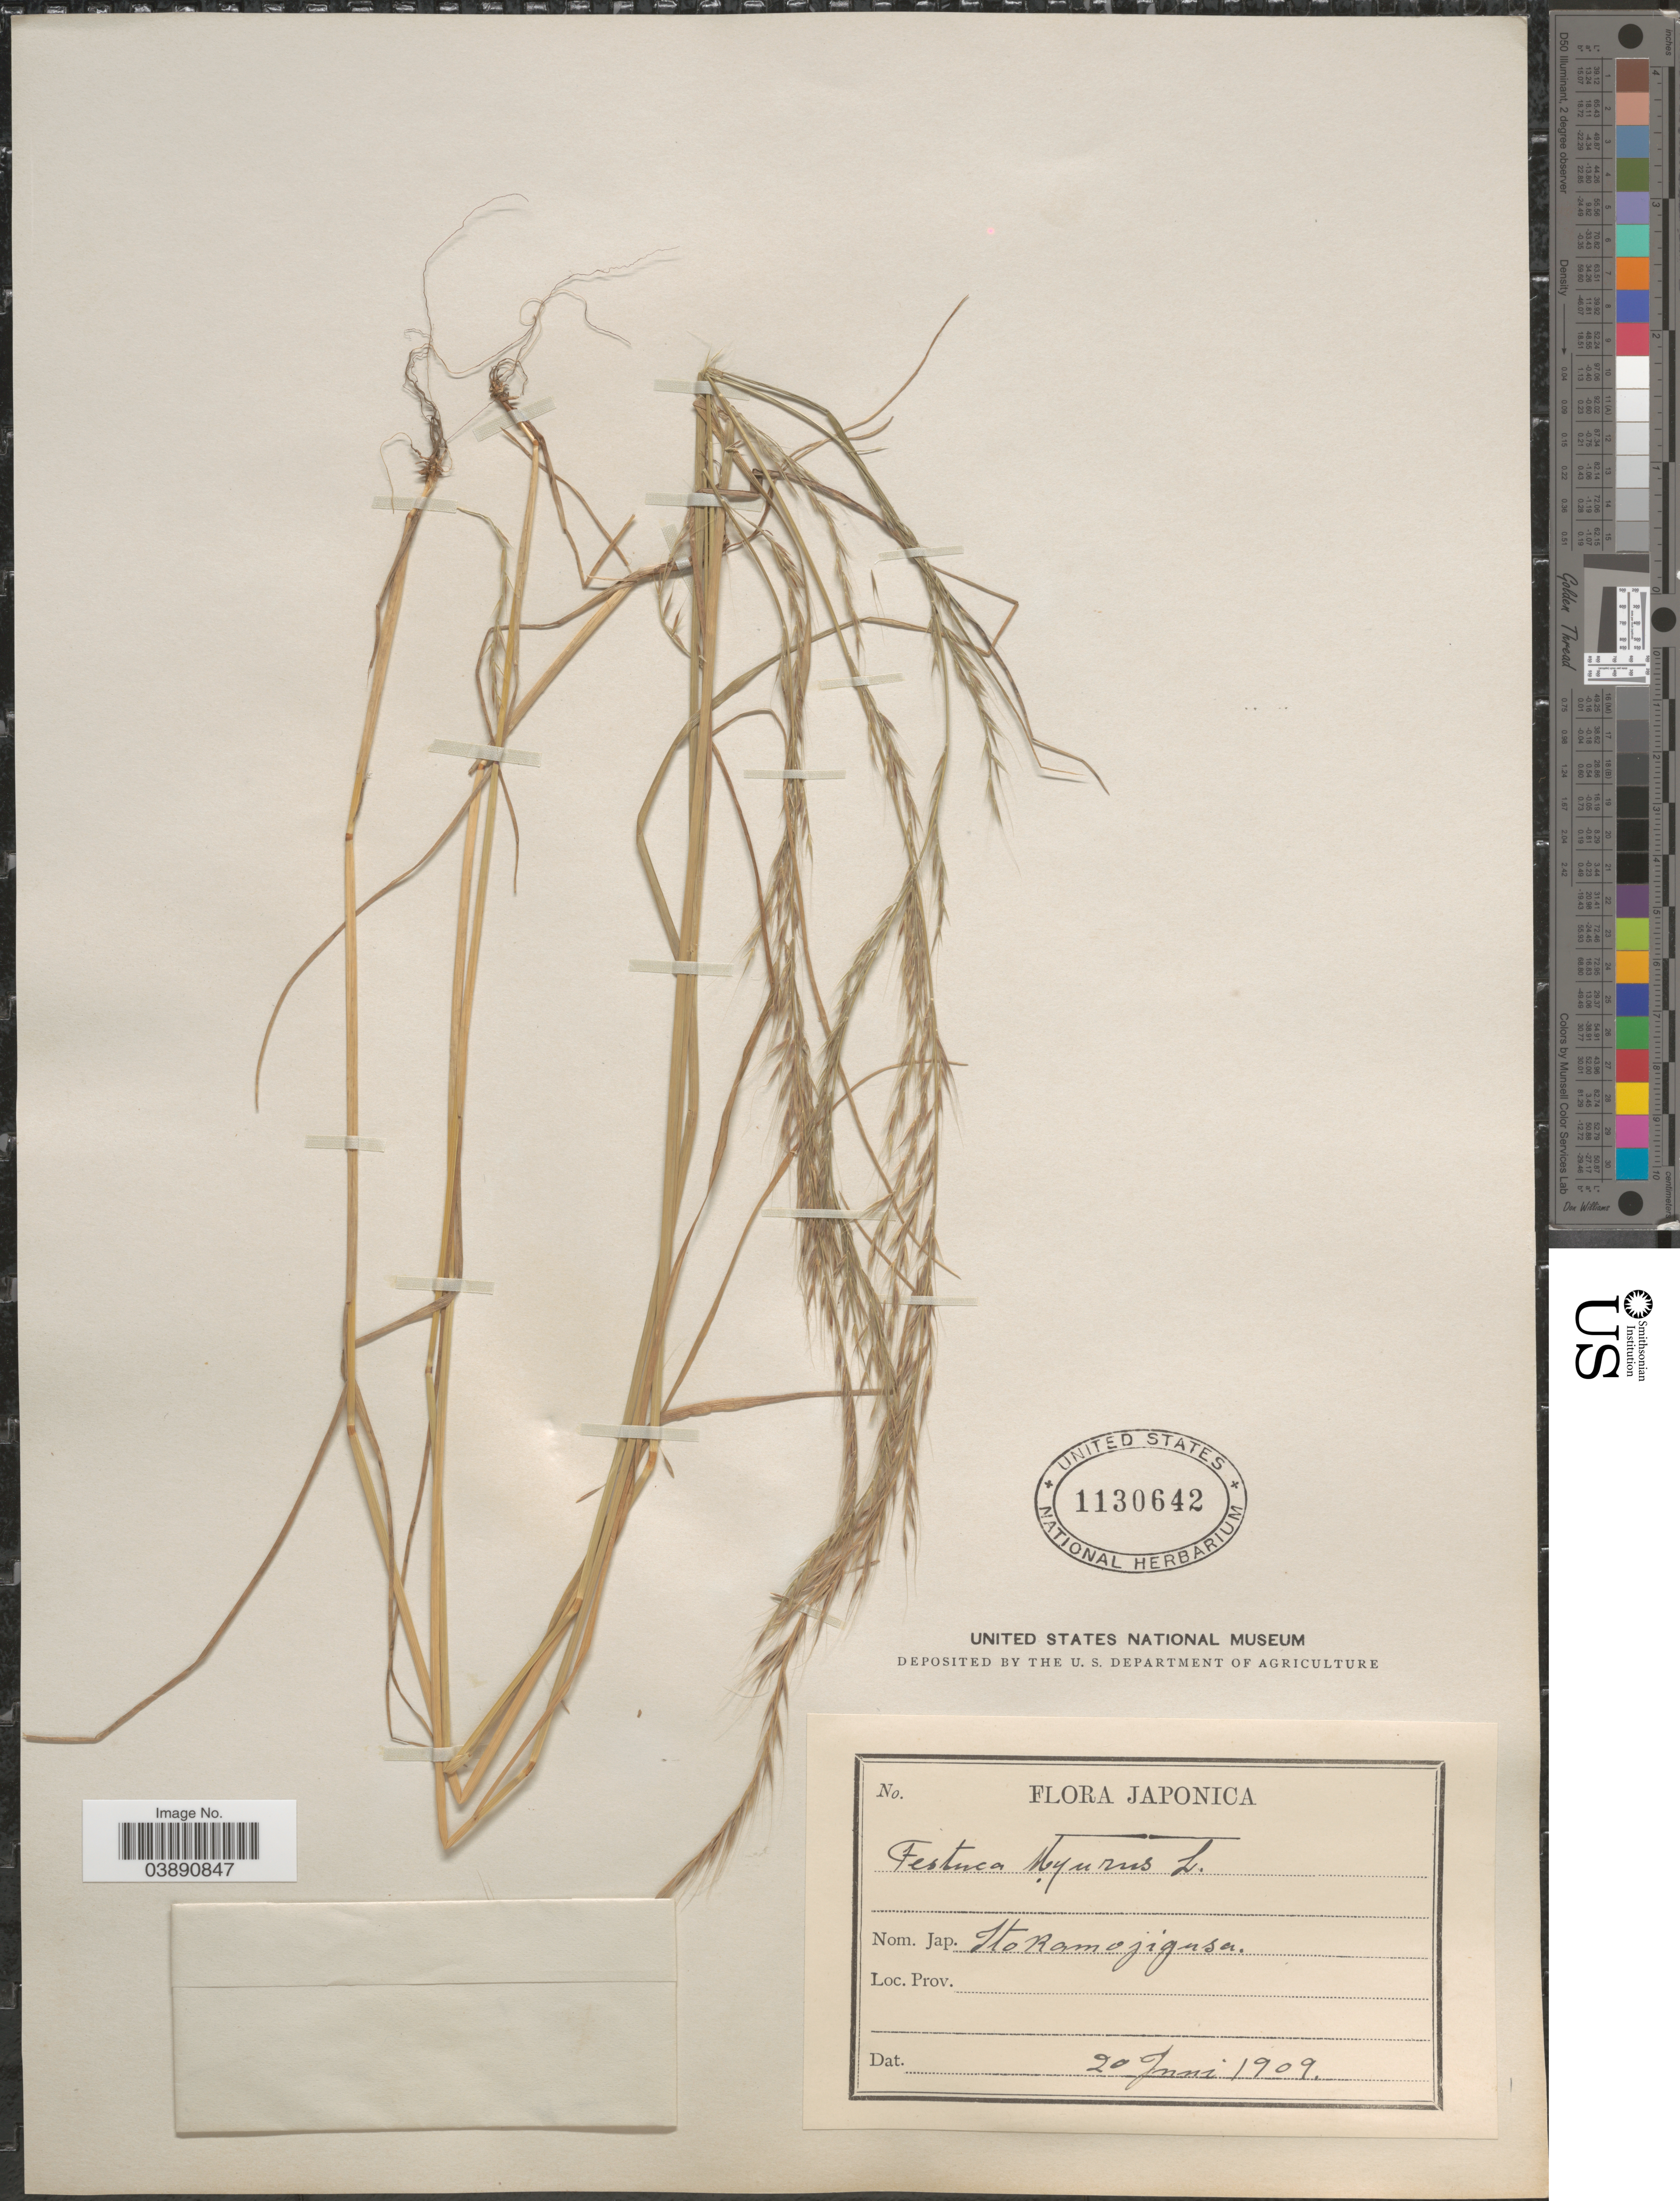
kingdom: Plantae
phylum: Tracheophyta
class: Liliopsida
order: Poales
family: Poaceae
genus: Festuca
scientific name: Festuca myuros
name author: L.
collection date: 1909-06-20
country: Japan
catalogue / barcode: US 1130642